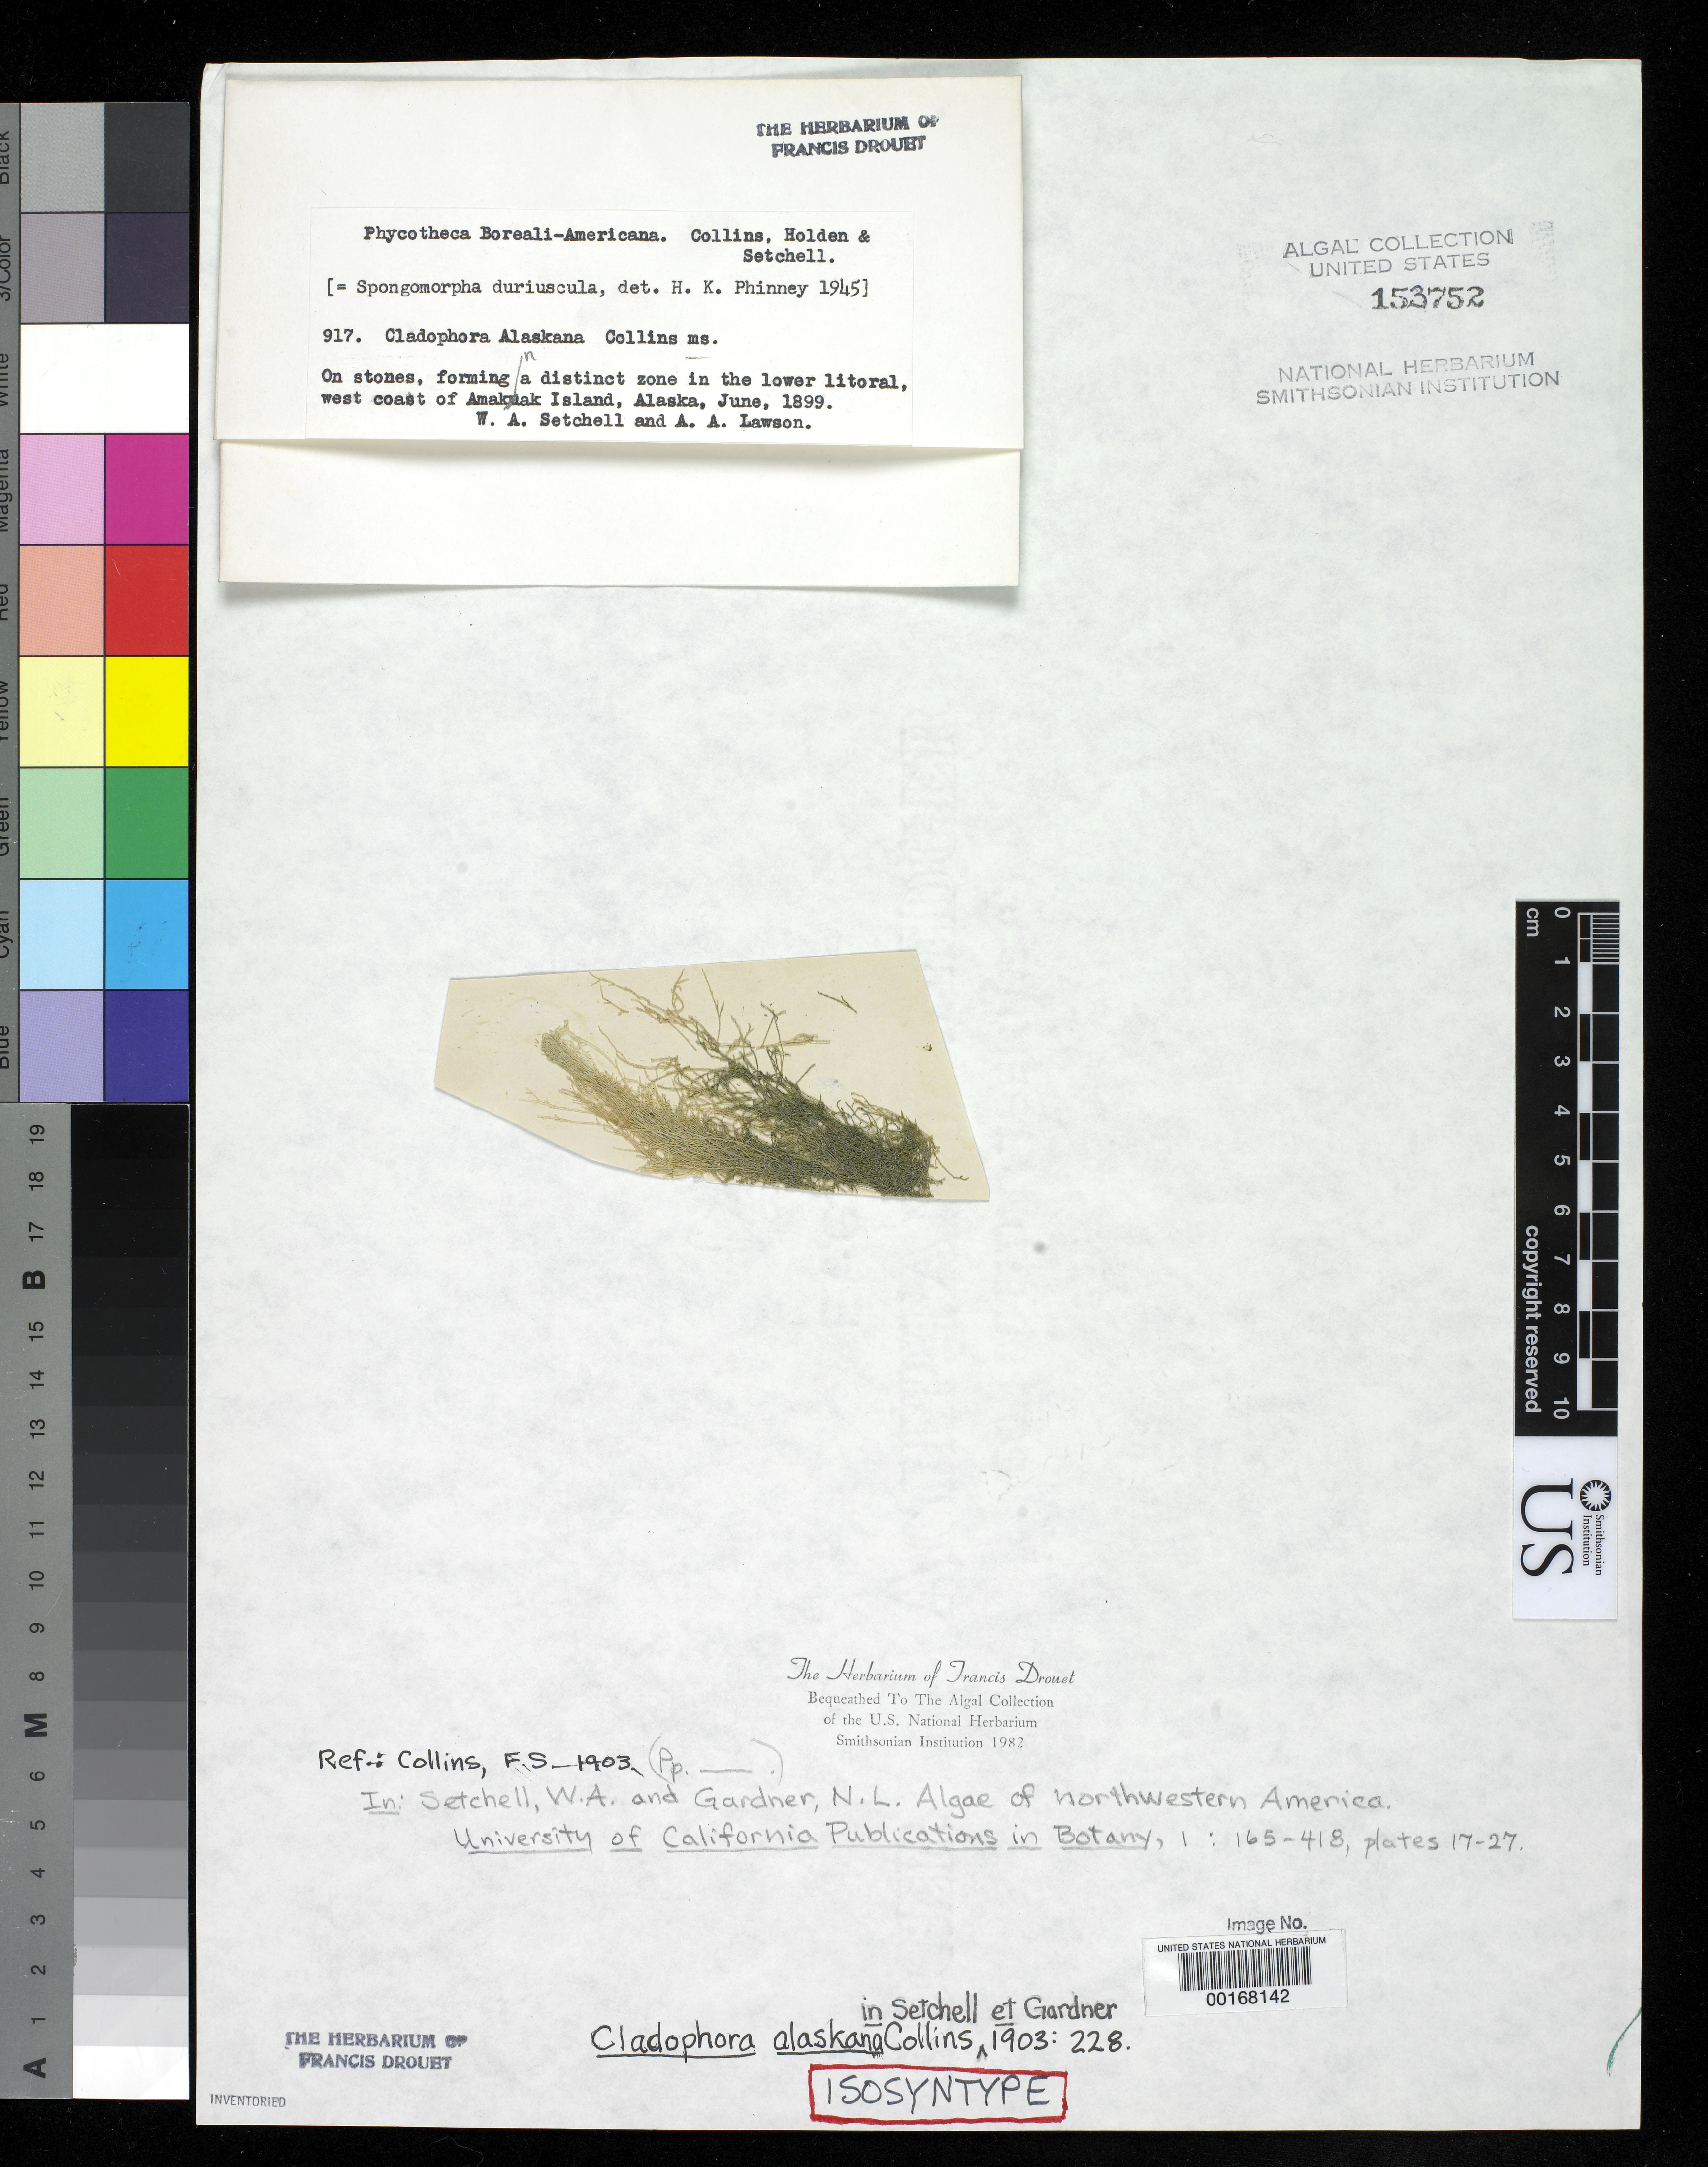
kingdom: Plantae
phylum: Chlorophyta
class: Ulvophyceae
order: Cladophorales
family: Cladophoraceae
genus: Cladophora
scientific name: Cladophora alaskana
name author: Collins in Setch. & N.L. Gardner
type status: Syntype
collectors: W. Setchell & A. A. Lawson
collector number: PB-A 917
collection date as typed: Jun 1899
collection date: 1899-06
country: United States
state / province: Alaska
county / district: Aleutian Islands Division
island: Unalaska Island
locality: Unalaska Bay, Amaknak Island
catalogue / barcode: US 153752